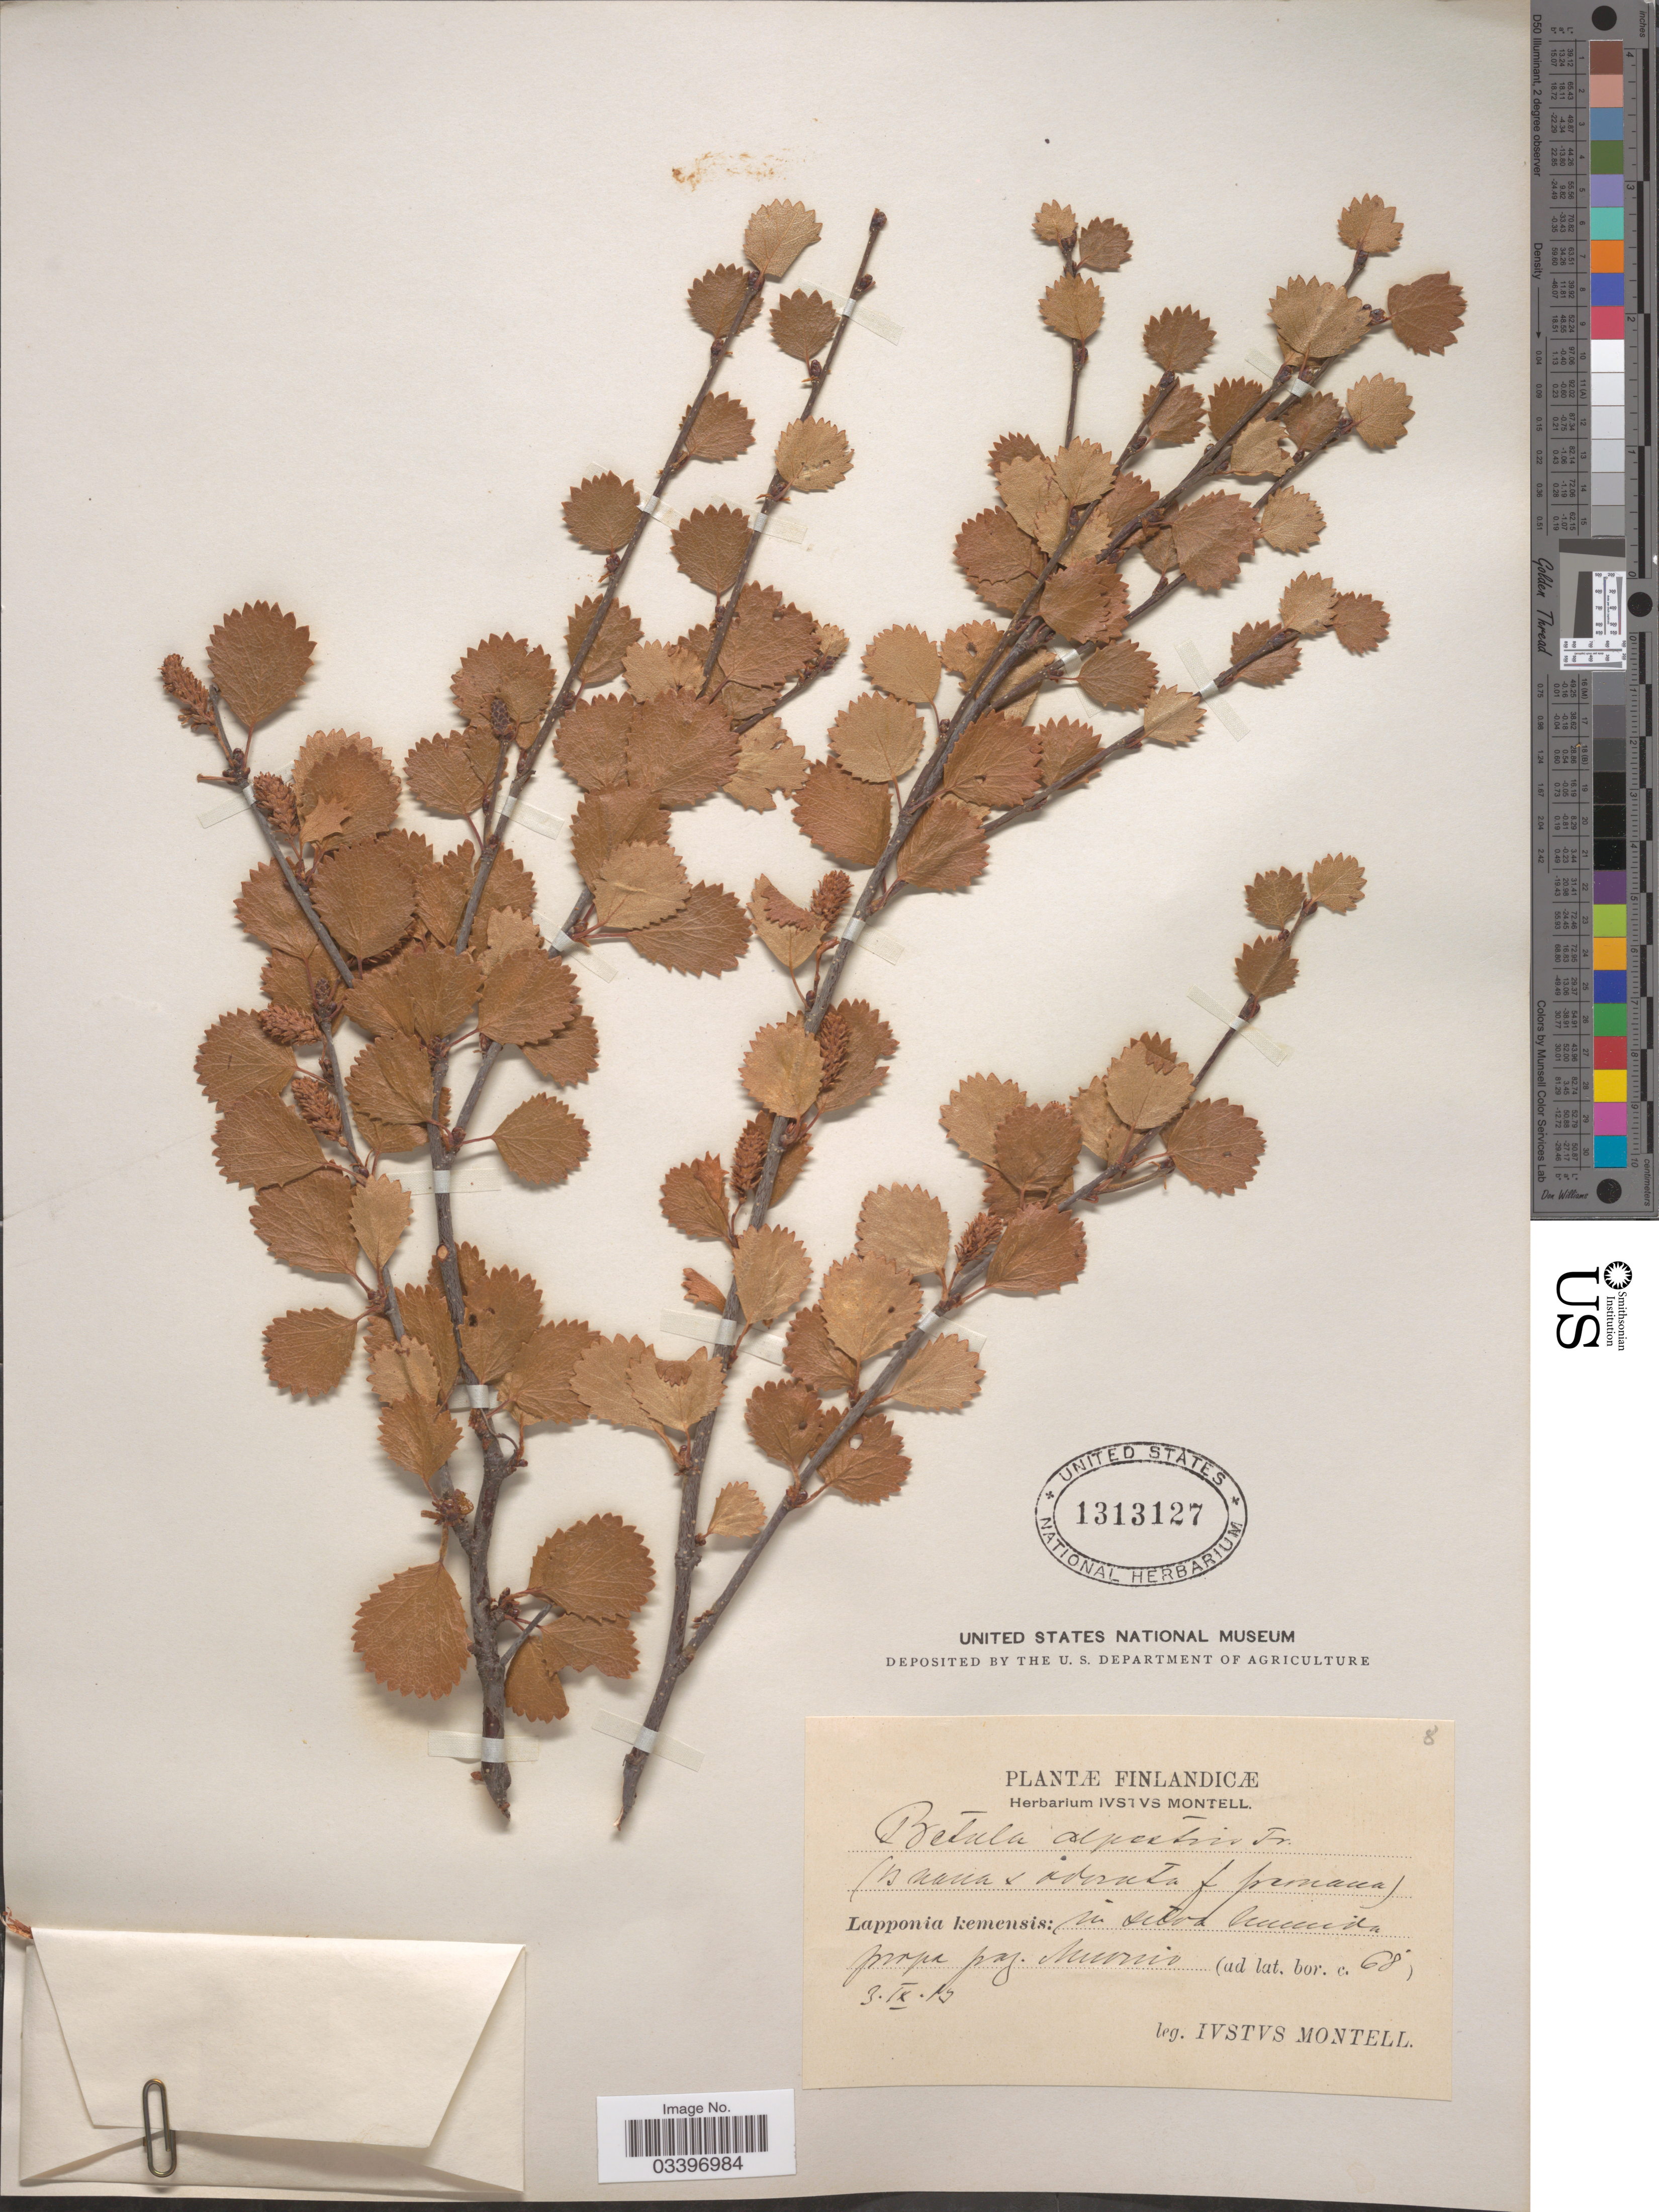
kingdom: Plantae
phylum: Tracheophyta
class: Magnoliopsida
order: Fagales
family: Betulaceae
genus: Betula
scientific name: Betula x alpestris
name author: Fr.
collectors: I. Montell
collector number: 8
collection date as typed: Transcribed d/m/y: 3/9/15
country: Finland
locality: Lapponica kemensis: prope pag. Muonio.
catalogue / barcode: US 1313127